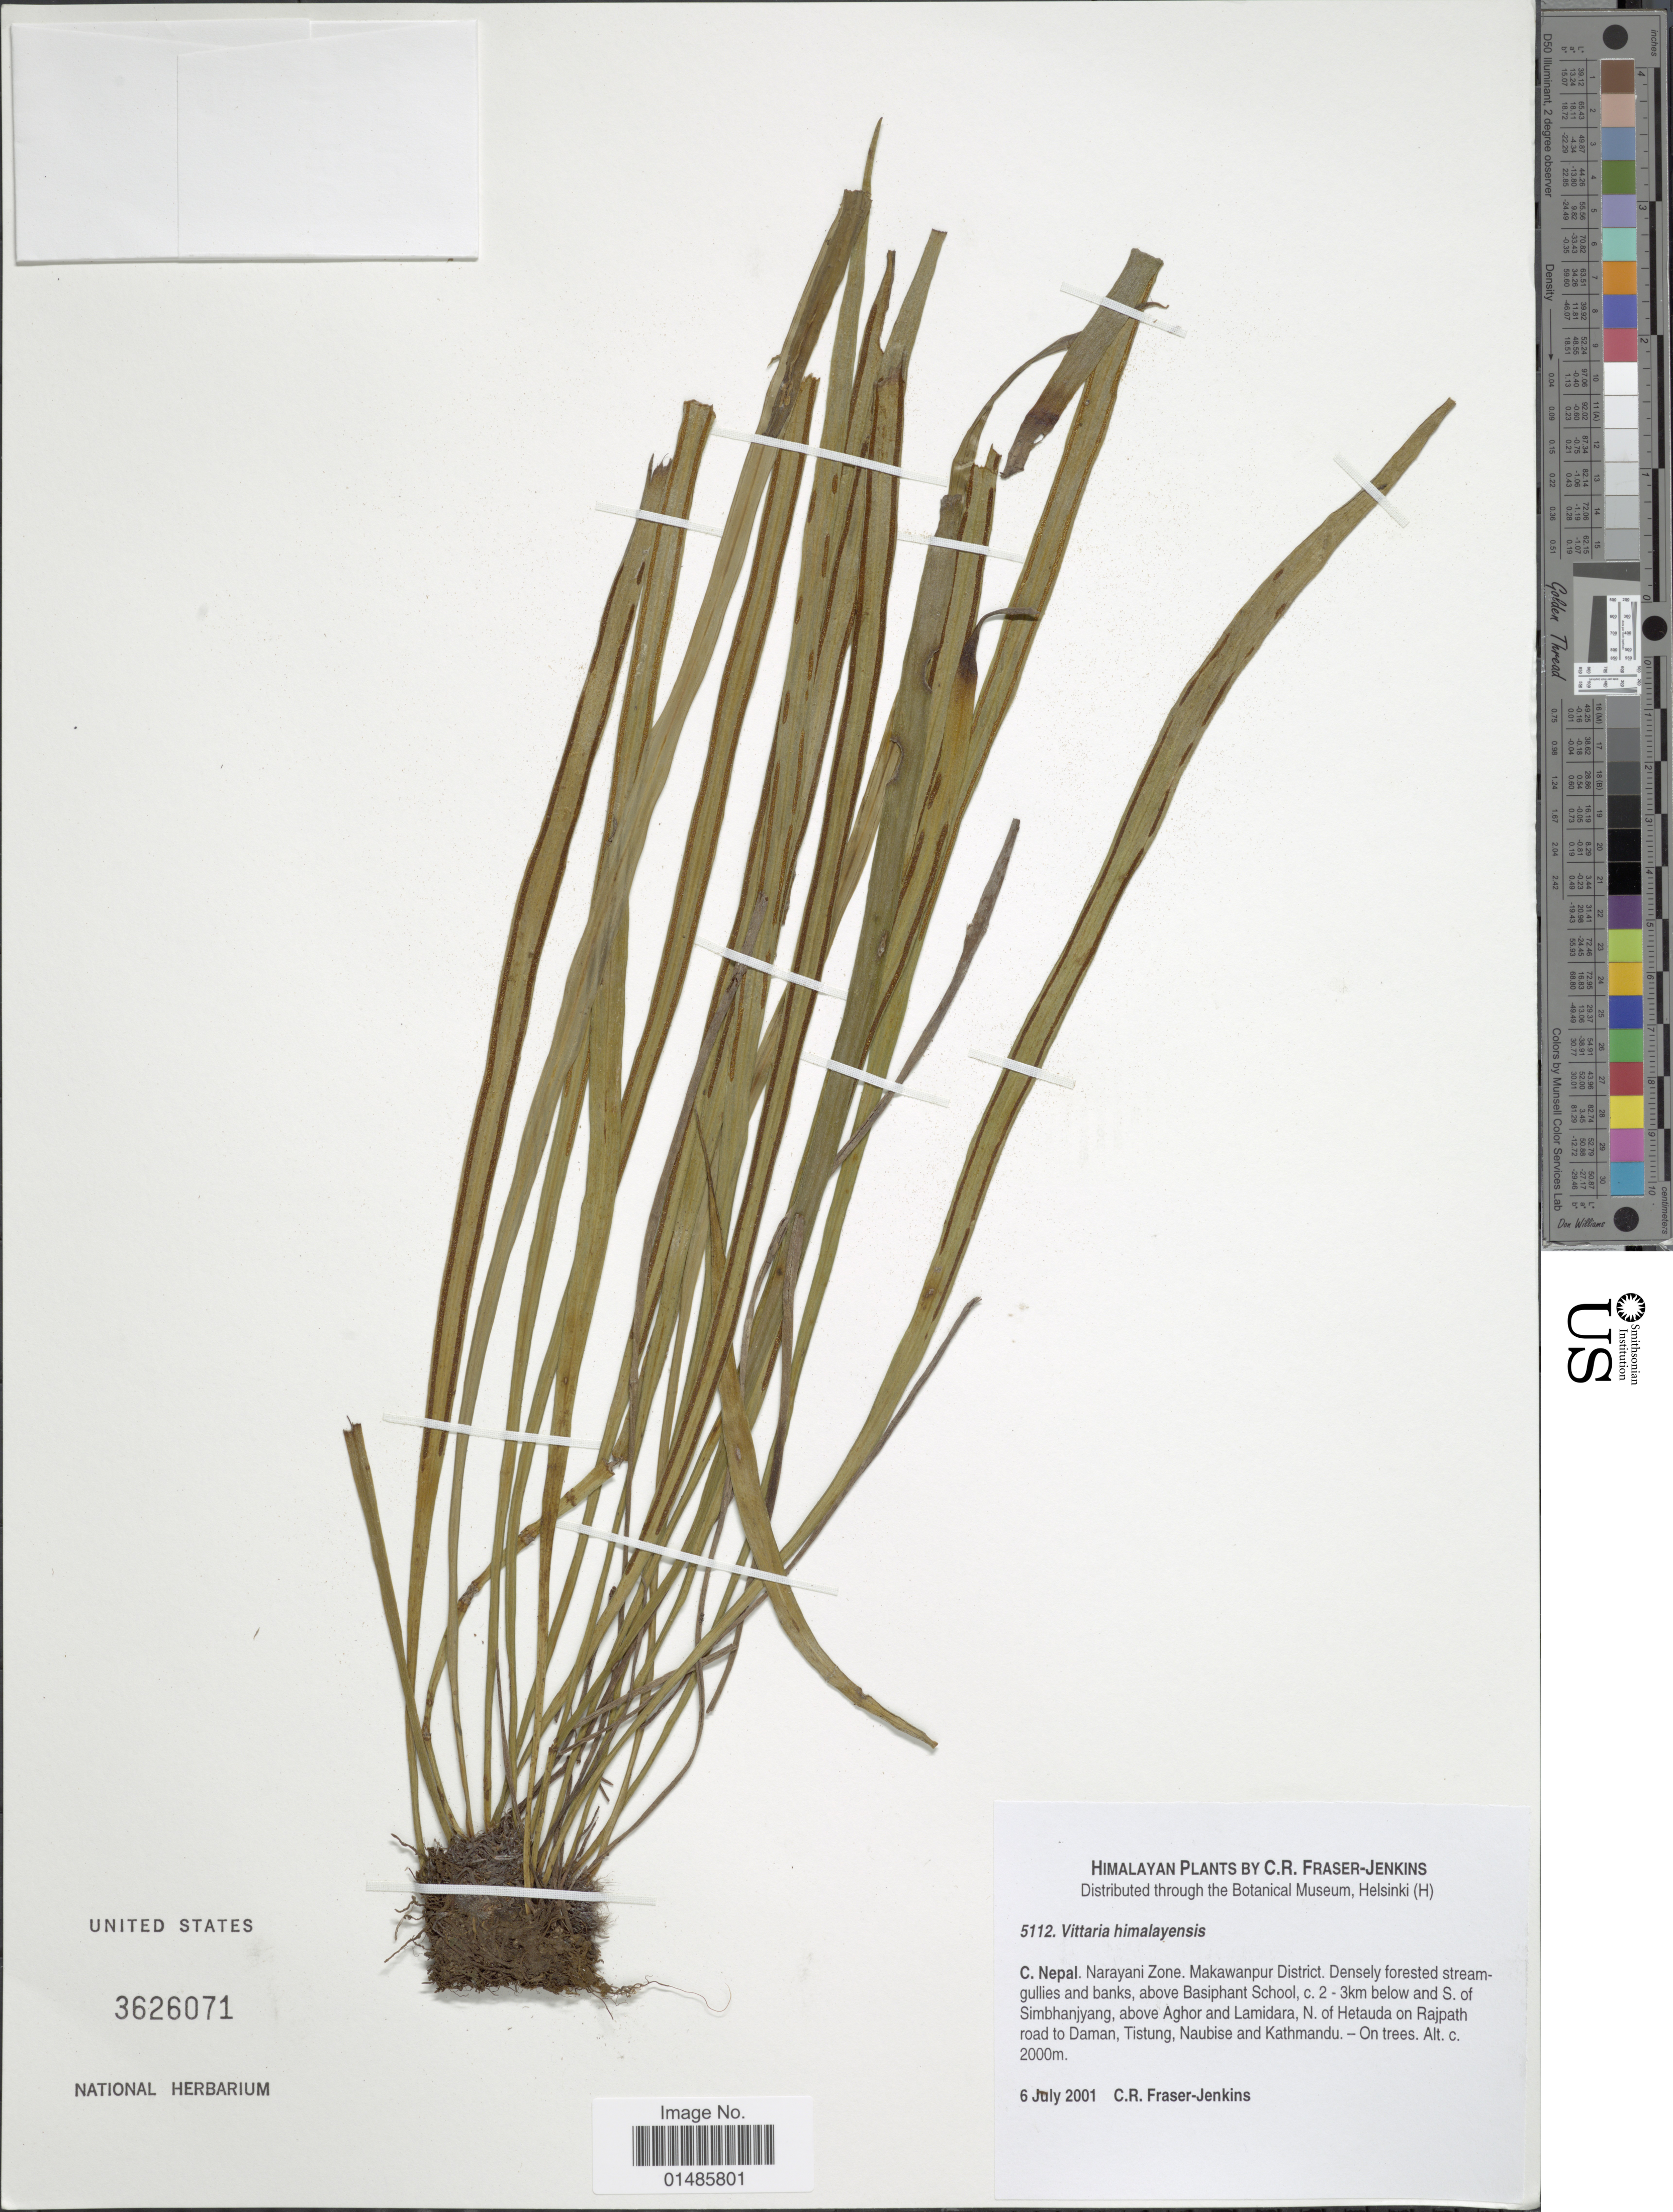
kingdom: Plantae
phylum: Tracheophyta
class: Polypodiopsida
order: Polypodiales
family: Pteridaceae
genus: Haplopteris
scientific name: Haplopteris himalayensis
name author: (Ching) E.H. Crane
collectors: C. R. Fraser-Jenkins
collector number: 5112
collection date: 2001-07-06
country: Nepal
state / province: Narayani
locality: C. Nepal. Narayani Zone. Makawanpur District. Densely forested stream-gullies and banks, above Basiphant School, c. 2-3km below and S. of Simbhanjyang, above Aghor and Lamidara, N. of Hetauda on Rajpath road to Daman, Tistung, Naubise and Kathmandu. Himalayan plants.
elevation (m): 2000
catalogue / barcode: US 3626071